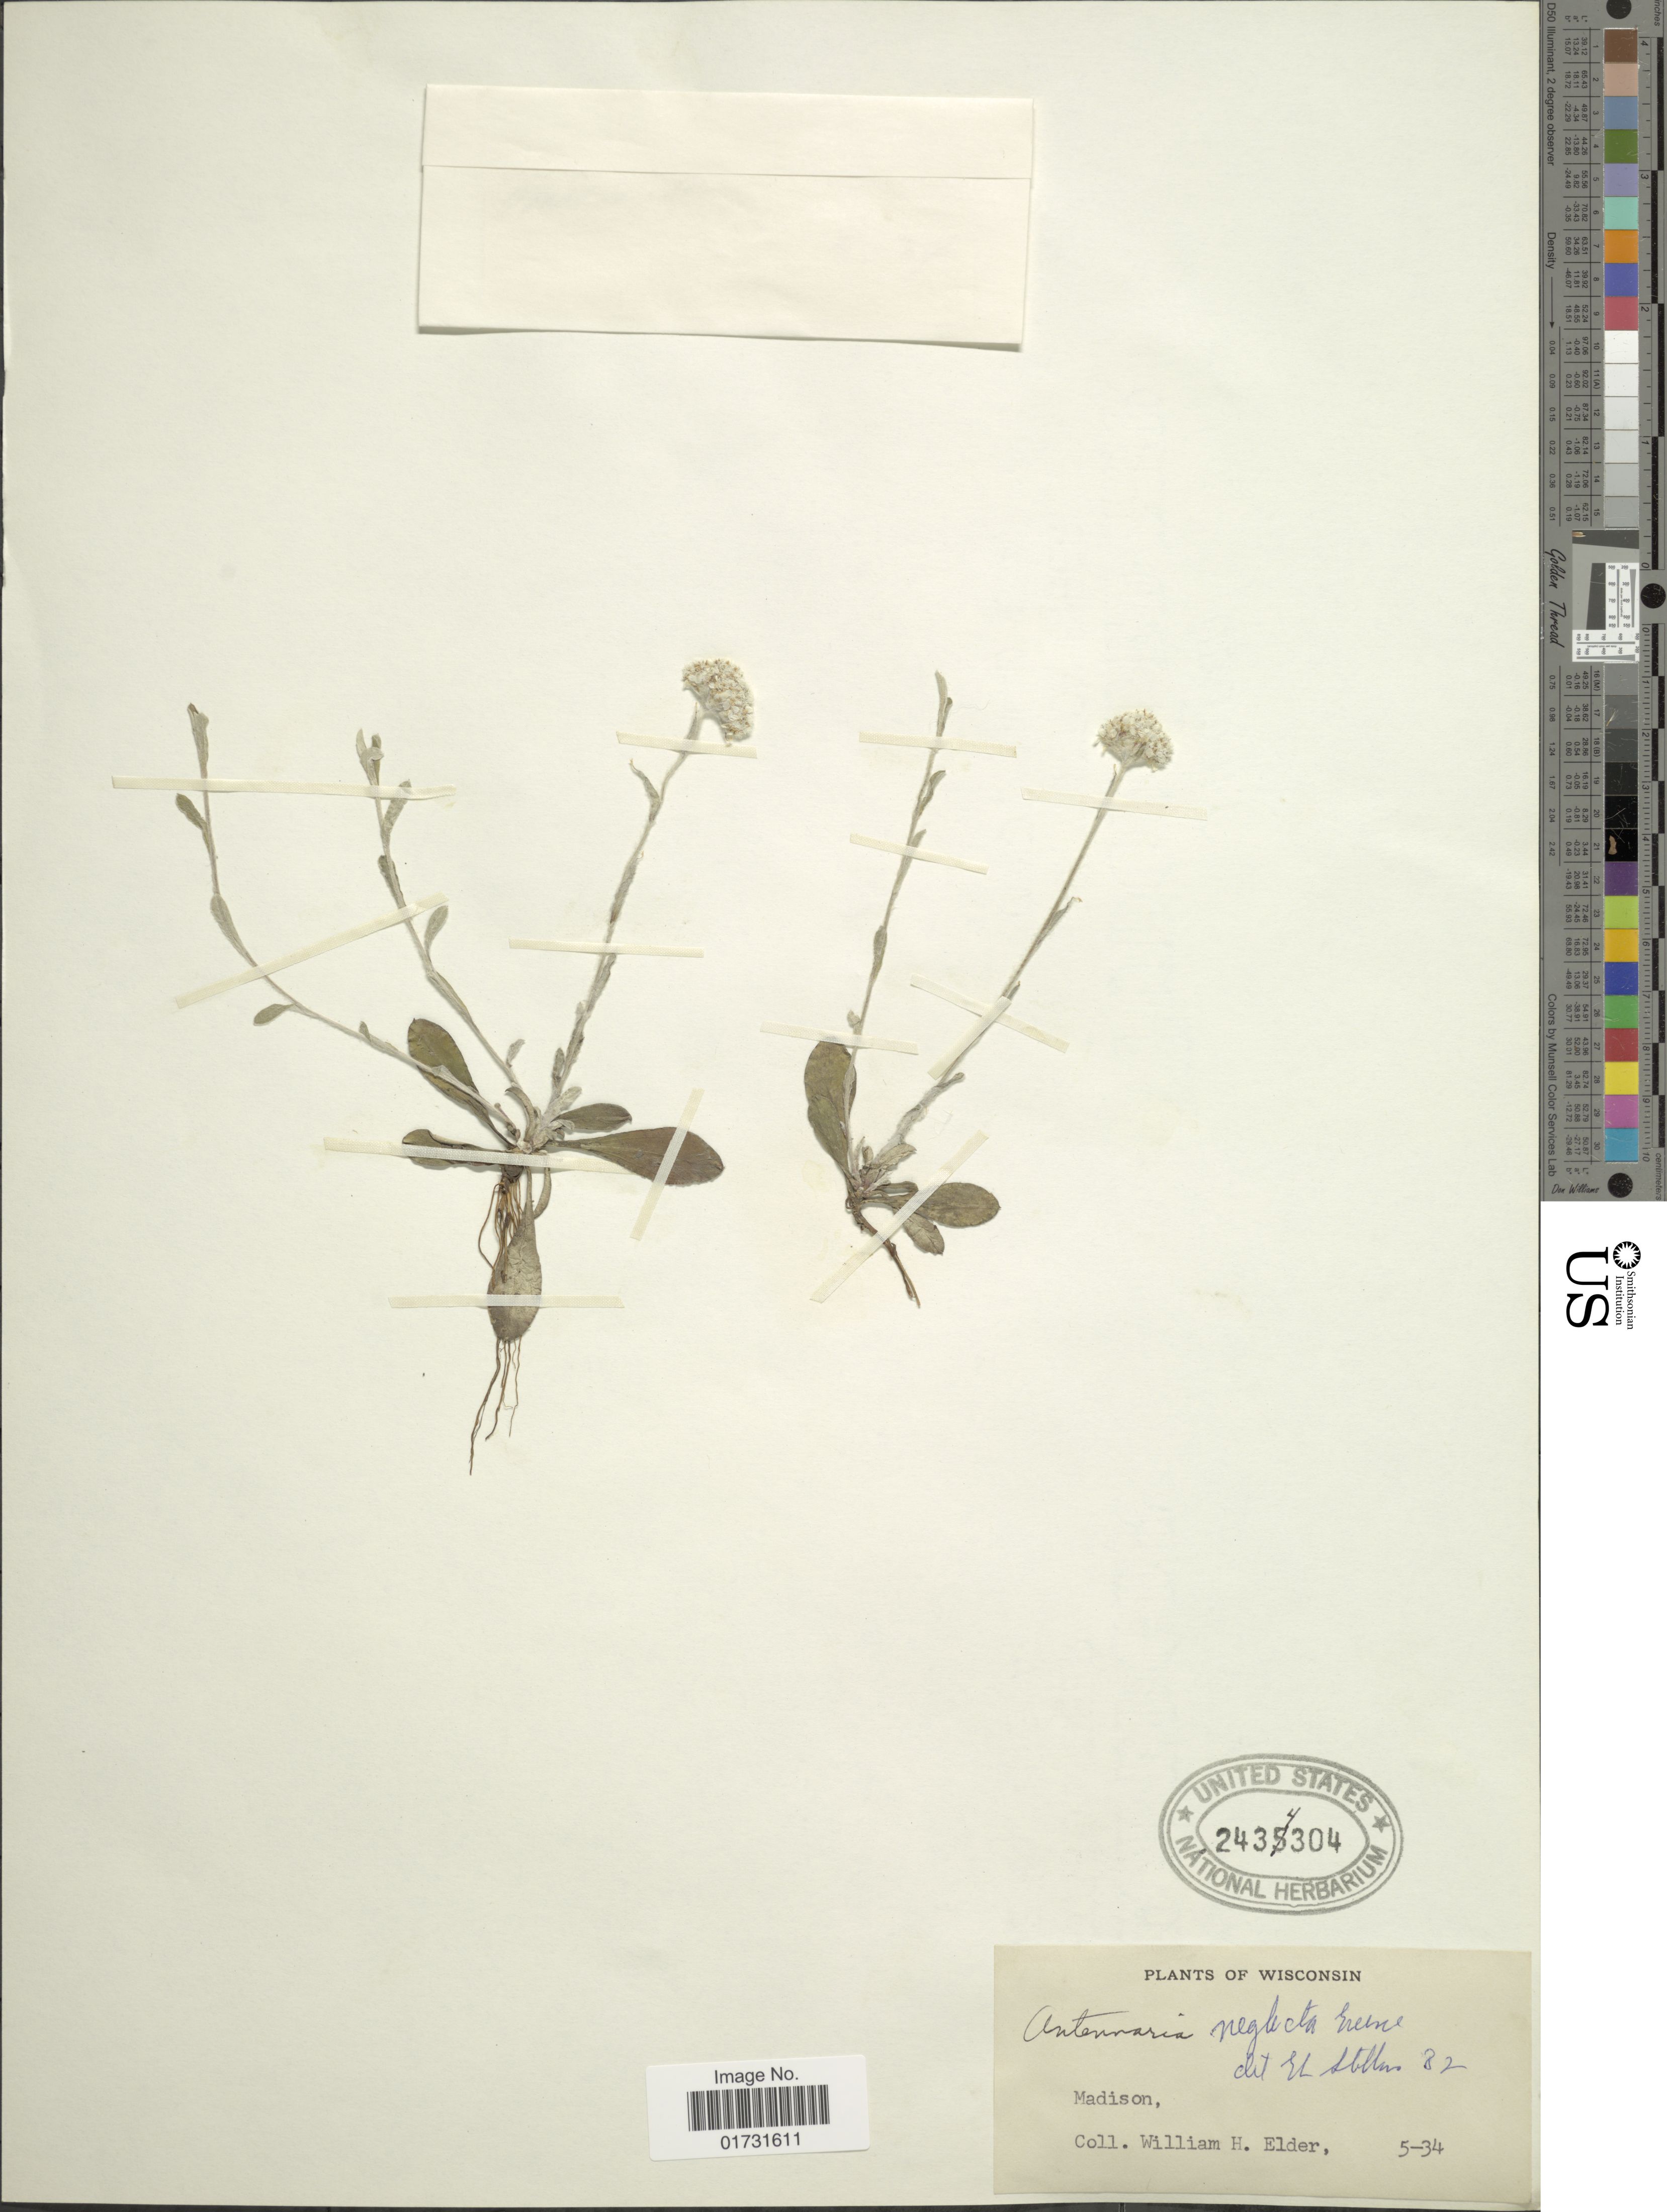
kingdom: Plantae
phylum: Tracheophyta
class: Magnoliopsida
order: Asterales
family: Asteraceae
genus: Antennaria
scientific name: Antennaria neglecta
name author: Greene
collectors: W. Elder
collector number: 5-34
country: United States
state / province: Wisconsin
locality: Madison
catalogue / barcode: US 2434304